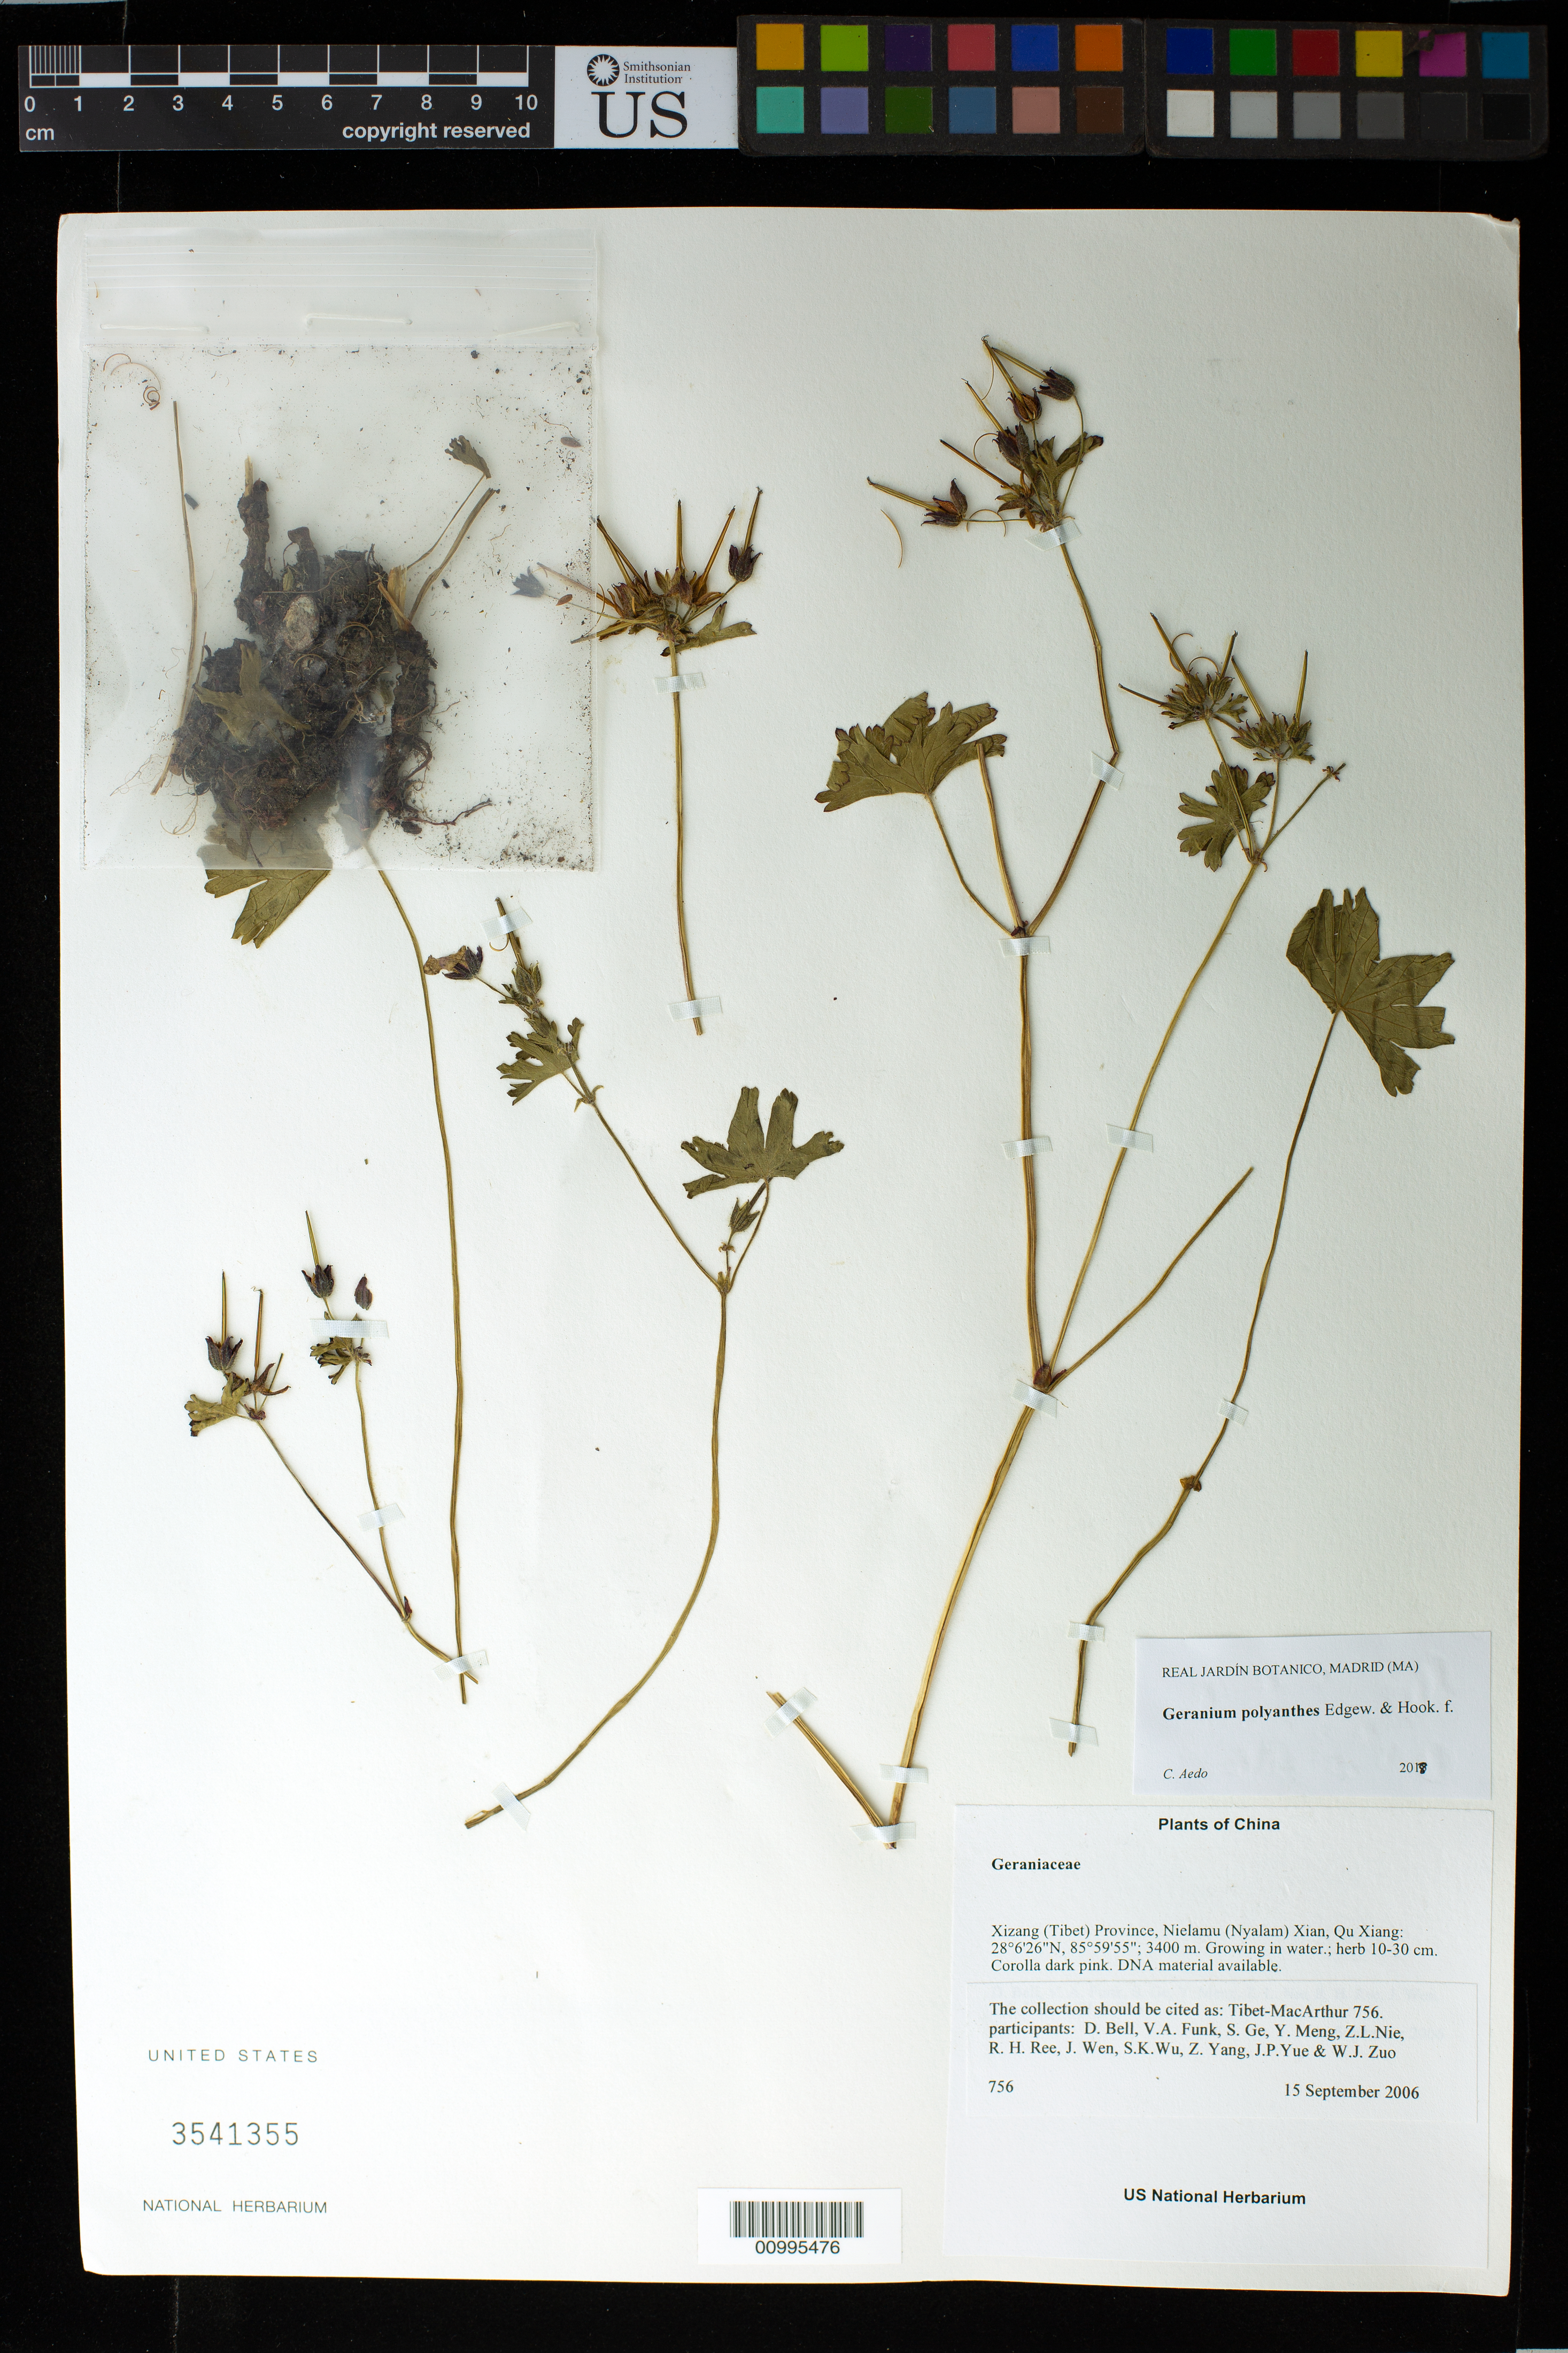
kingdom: Plantae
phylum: Tracheophyta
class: Magnoliopsida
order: Geraniales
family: Geraniaceae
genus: Geranium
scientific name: Geranium polyanthes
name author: Edgew. & Hook. f.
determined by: Aedo, C.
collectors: Tibet-MacArthur, D. A. Bell, V. Funk, S. Ge, Y. Meng, Z. Nie, R. Ree, J. Wen, J. Yue & W. Zuo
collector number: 756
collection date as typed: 15 Sep 2006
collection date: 2006-09-15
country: China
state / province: Xizang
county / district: Nielamu (Nyalam) Xian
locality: Qu Xiang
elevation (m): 3400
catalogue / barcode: US 3541355